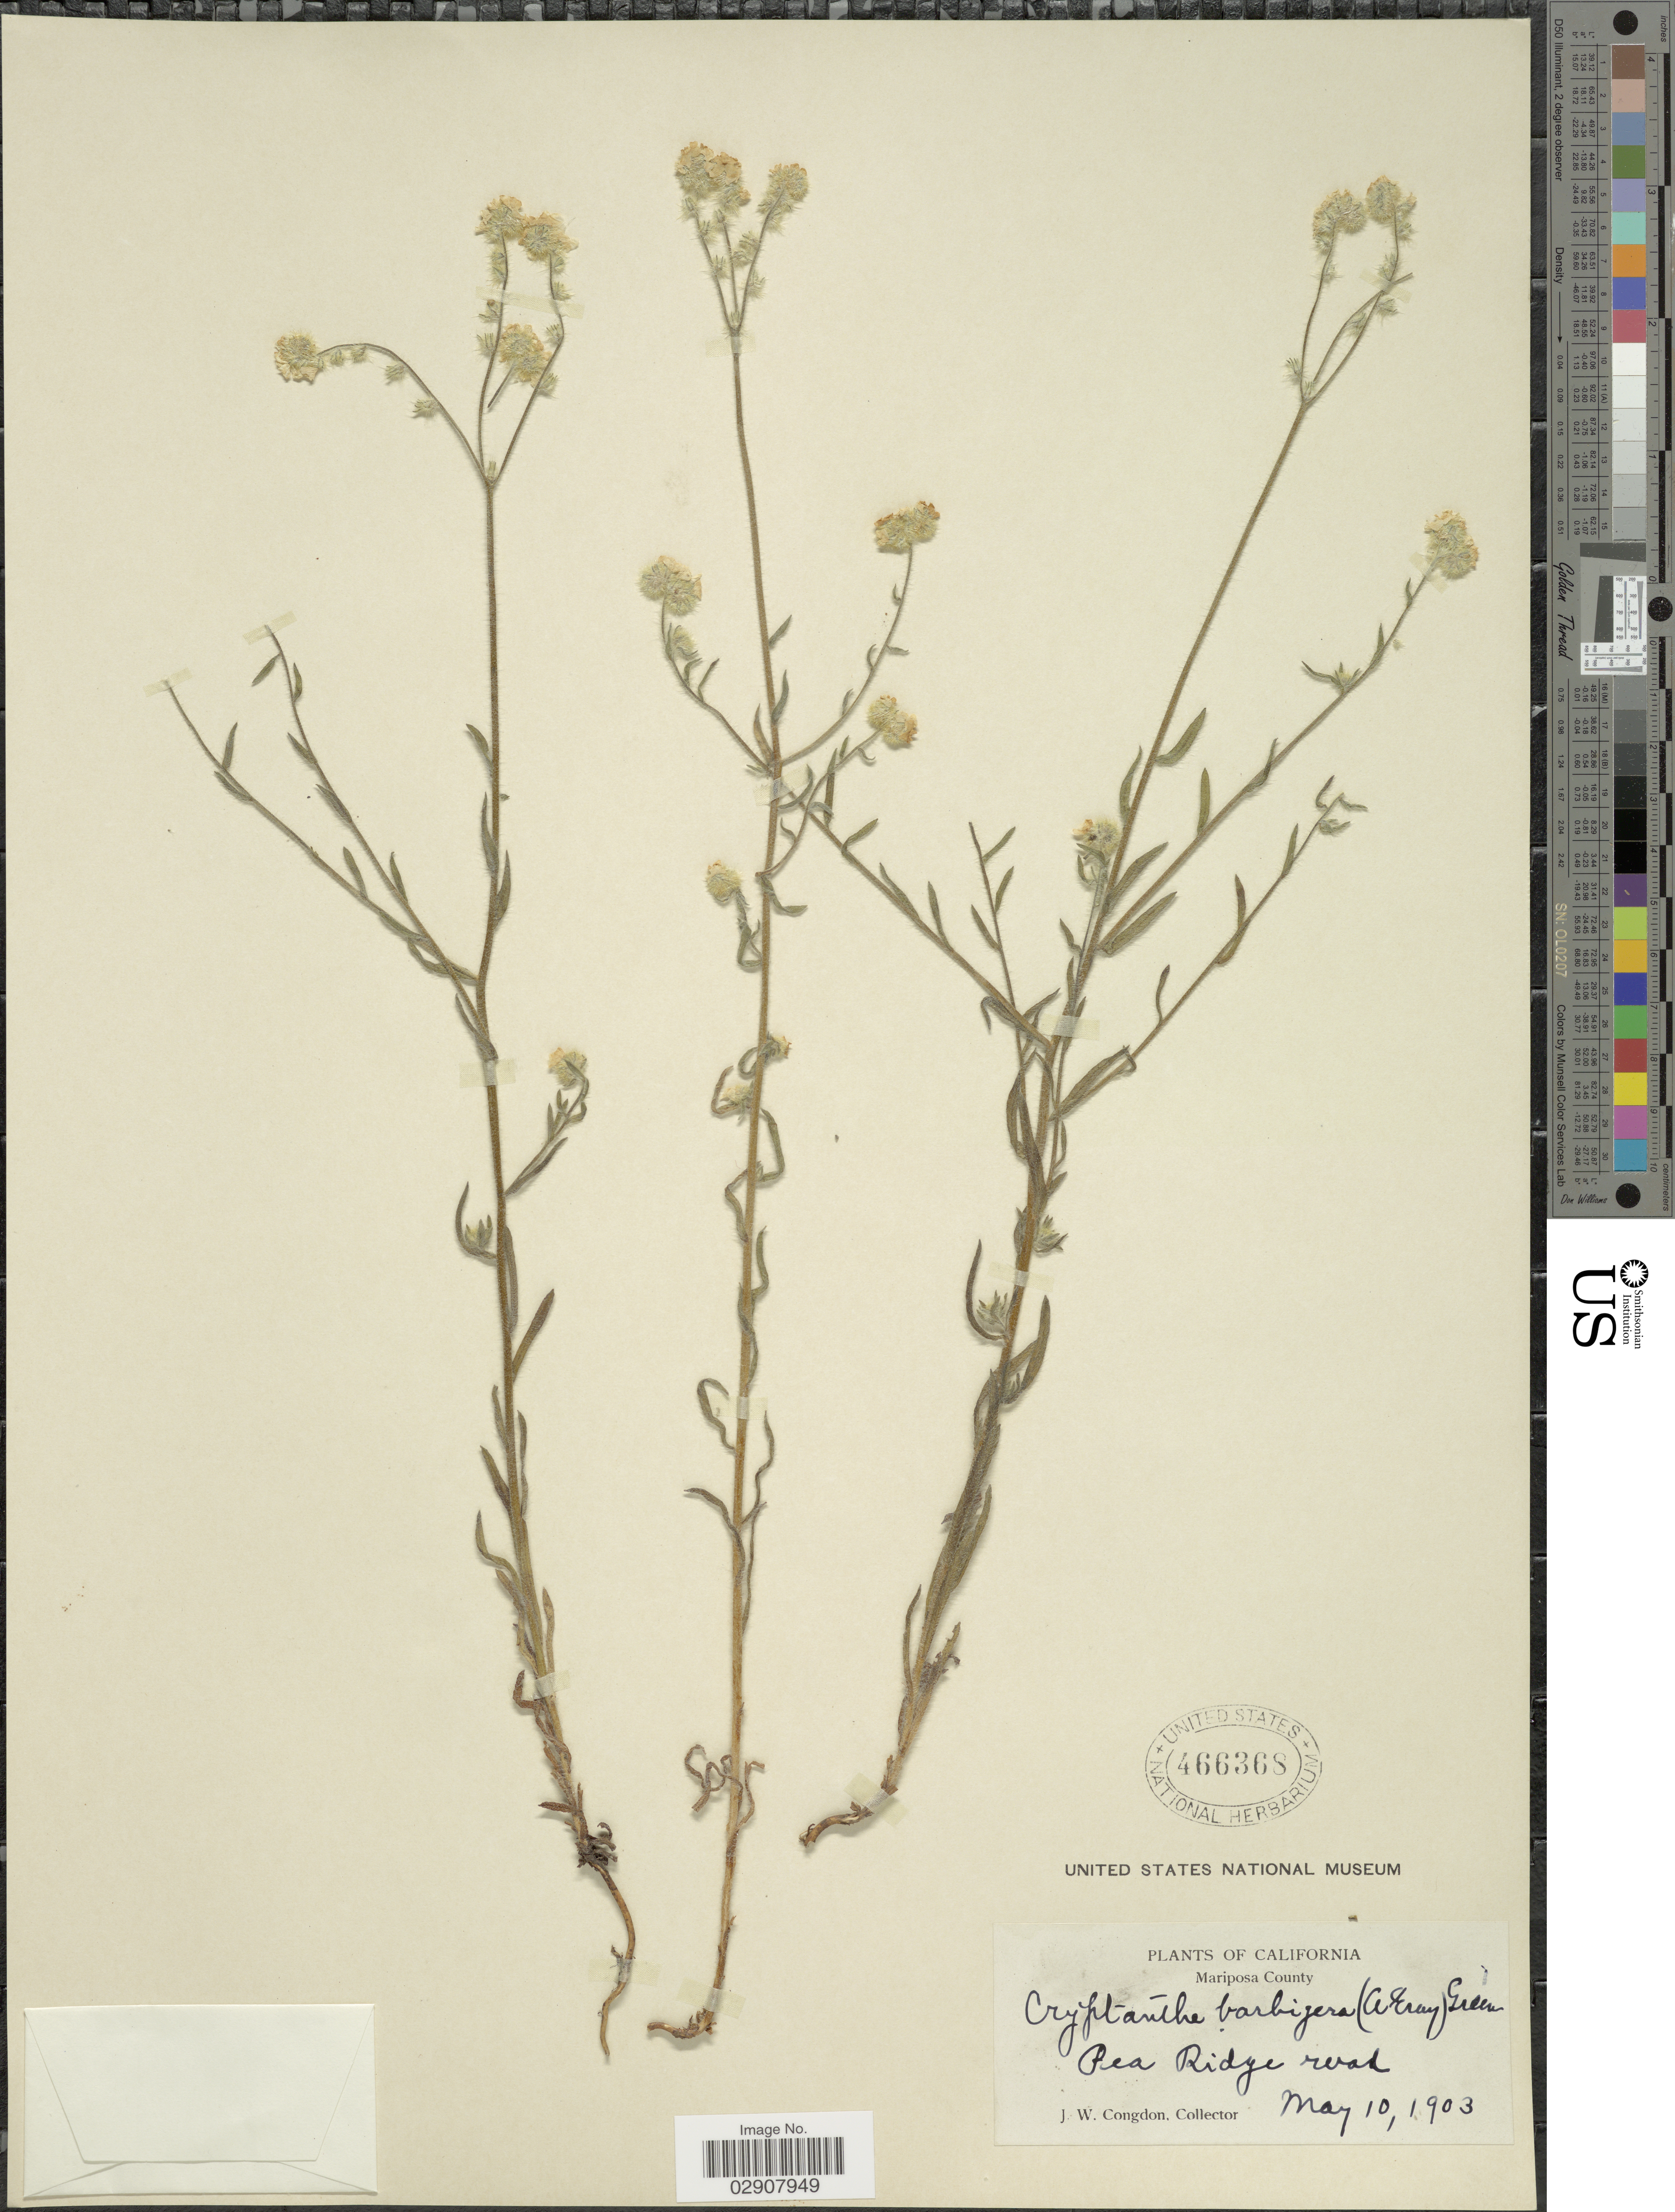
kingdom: Plantae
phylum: Tracheophyta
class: Magnoliopsida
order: Boraginales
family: Boraginaceae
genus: Cryptantha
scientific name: Cryptantha mariposae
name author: I.M. Johnst.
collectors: J. W. Congdon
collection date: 1903-05-10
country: United States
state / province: California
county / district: Mariposa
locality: Mariposa County, Tea Ridge Road.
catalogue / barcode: US 466368